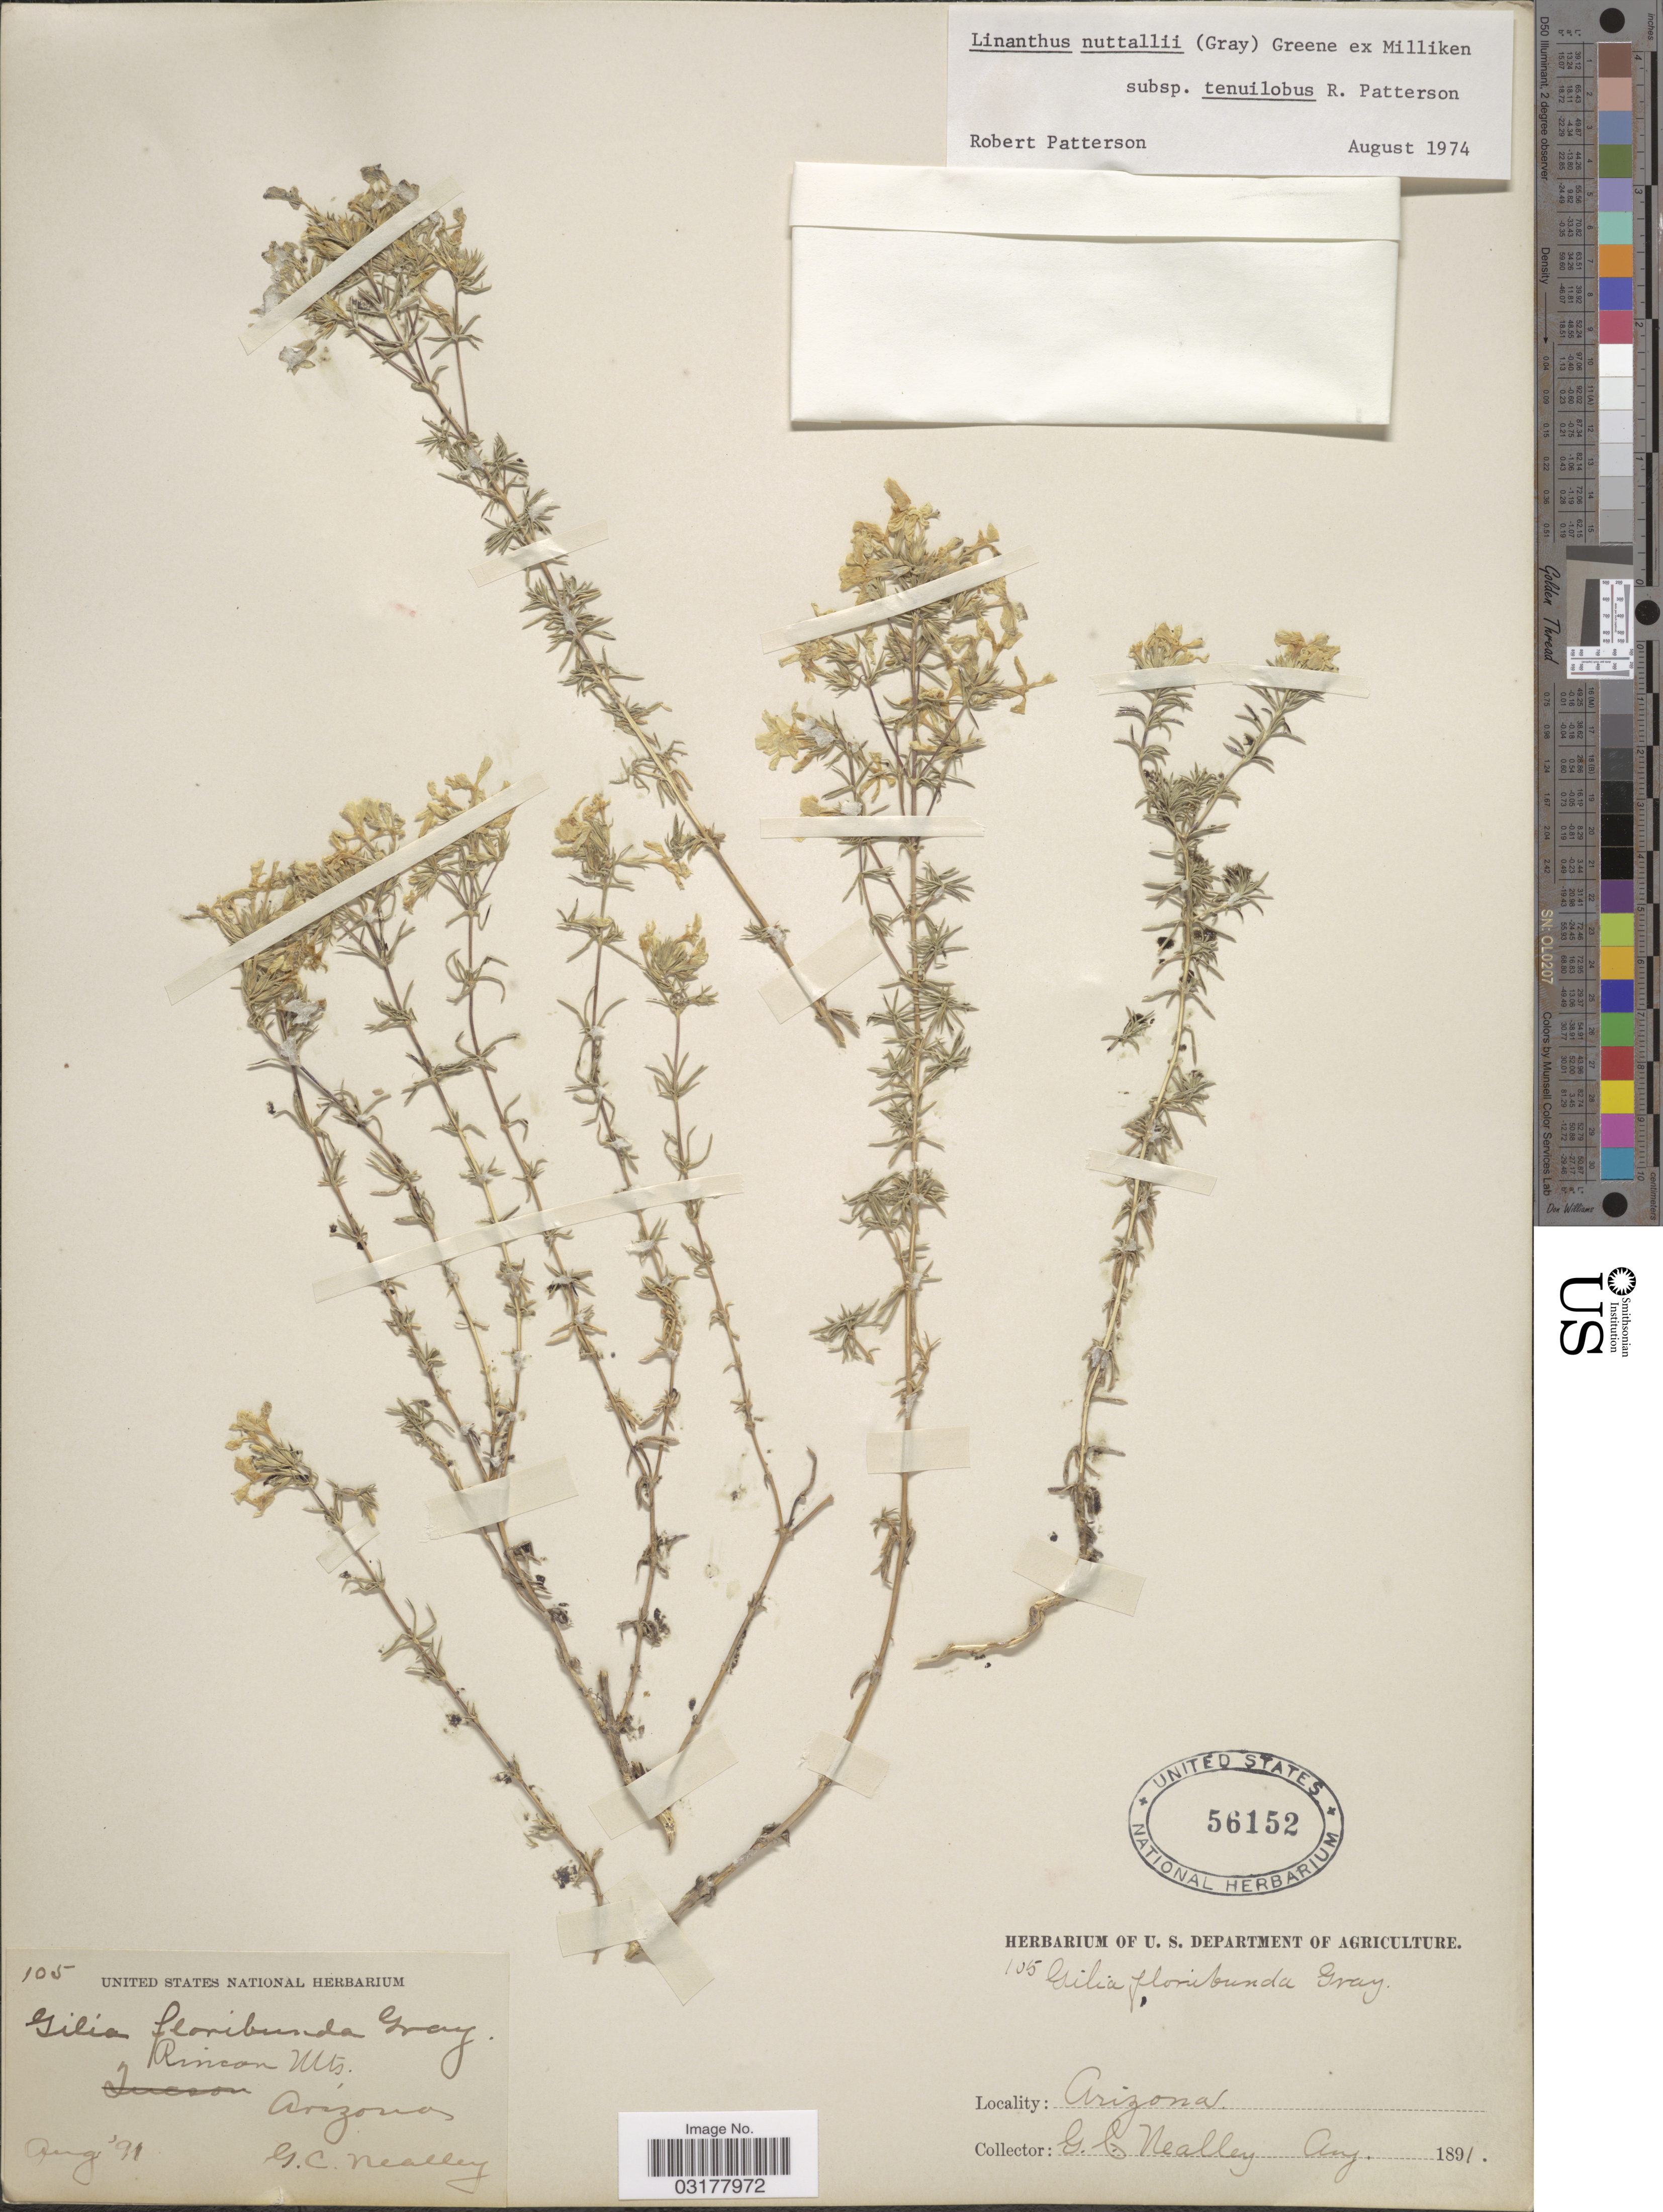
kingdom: Plantae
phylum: Tracheophyta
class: Magnoliopsida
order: Ericales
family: Polemoniaceae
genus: Leptosiphon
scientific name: Leptosiphon nuttallii subsp. nuttallii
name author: (A. Gray) J.M. Porter & L.A. Johnson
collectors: G. C. Nealley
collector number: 105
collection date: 1891-08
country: United States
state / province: Arizona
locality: Rincon Mts.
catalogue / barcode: US 56152